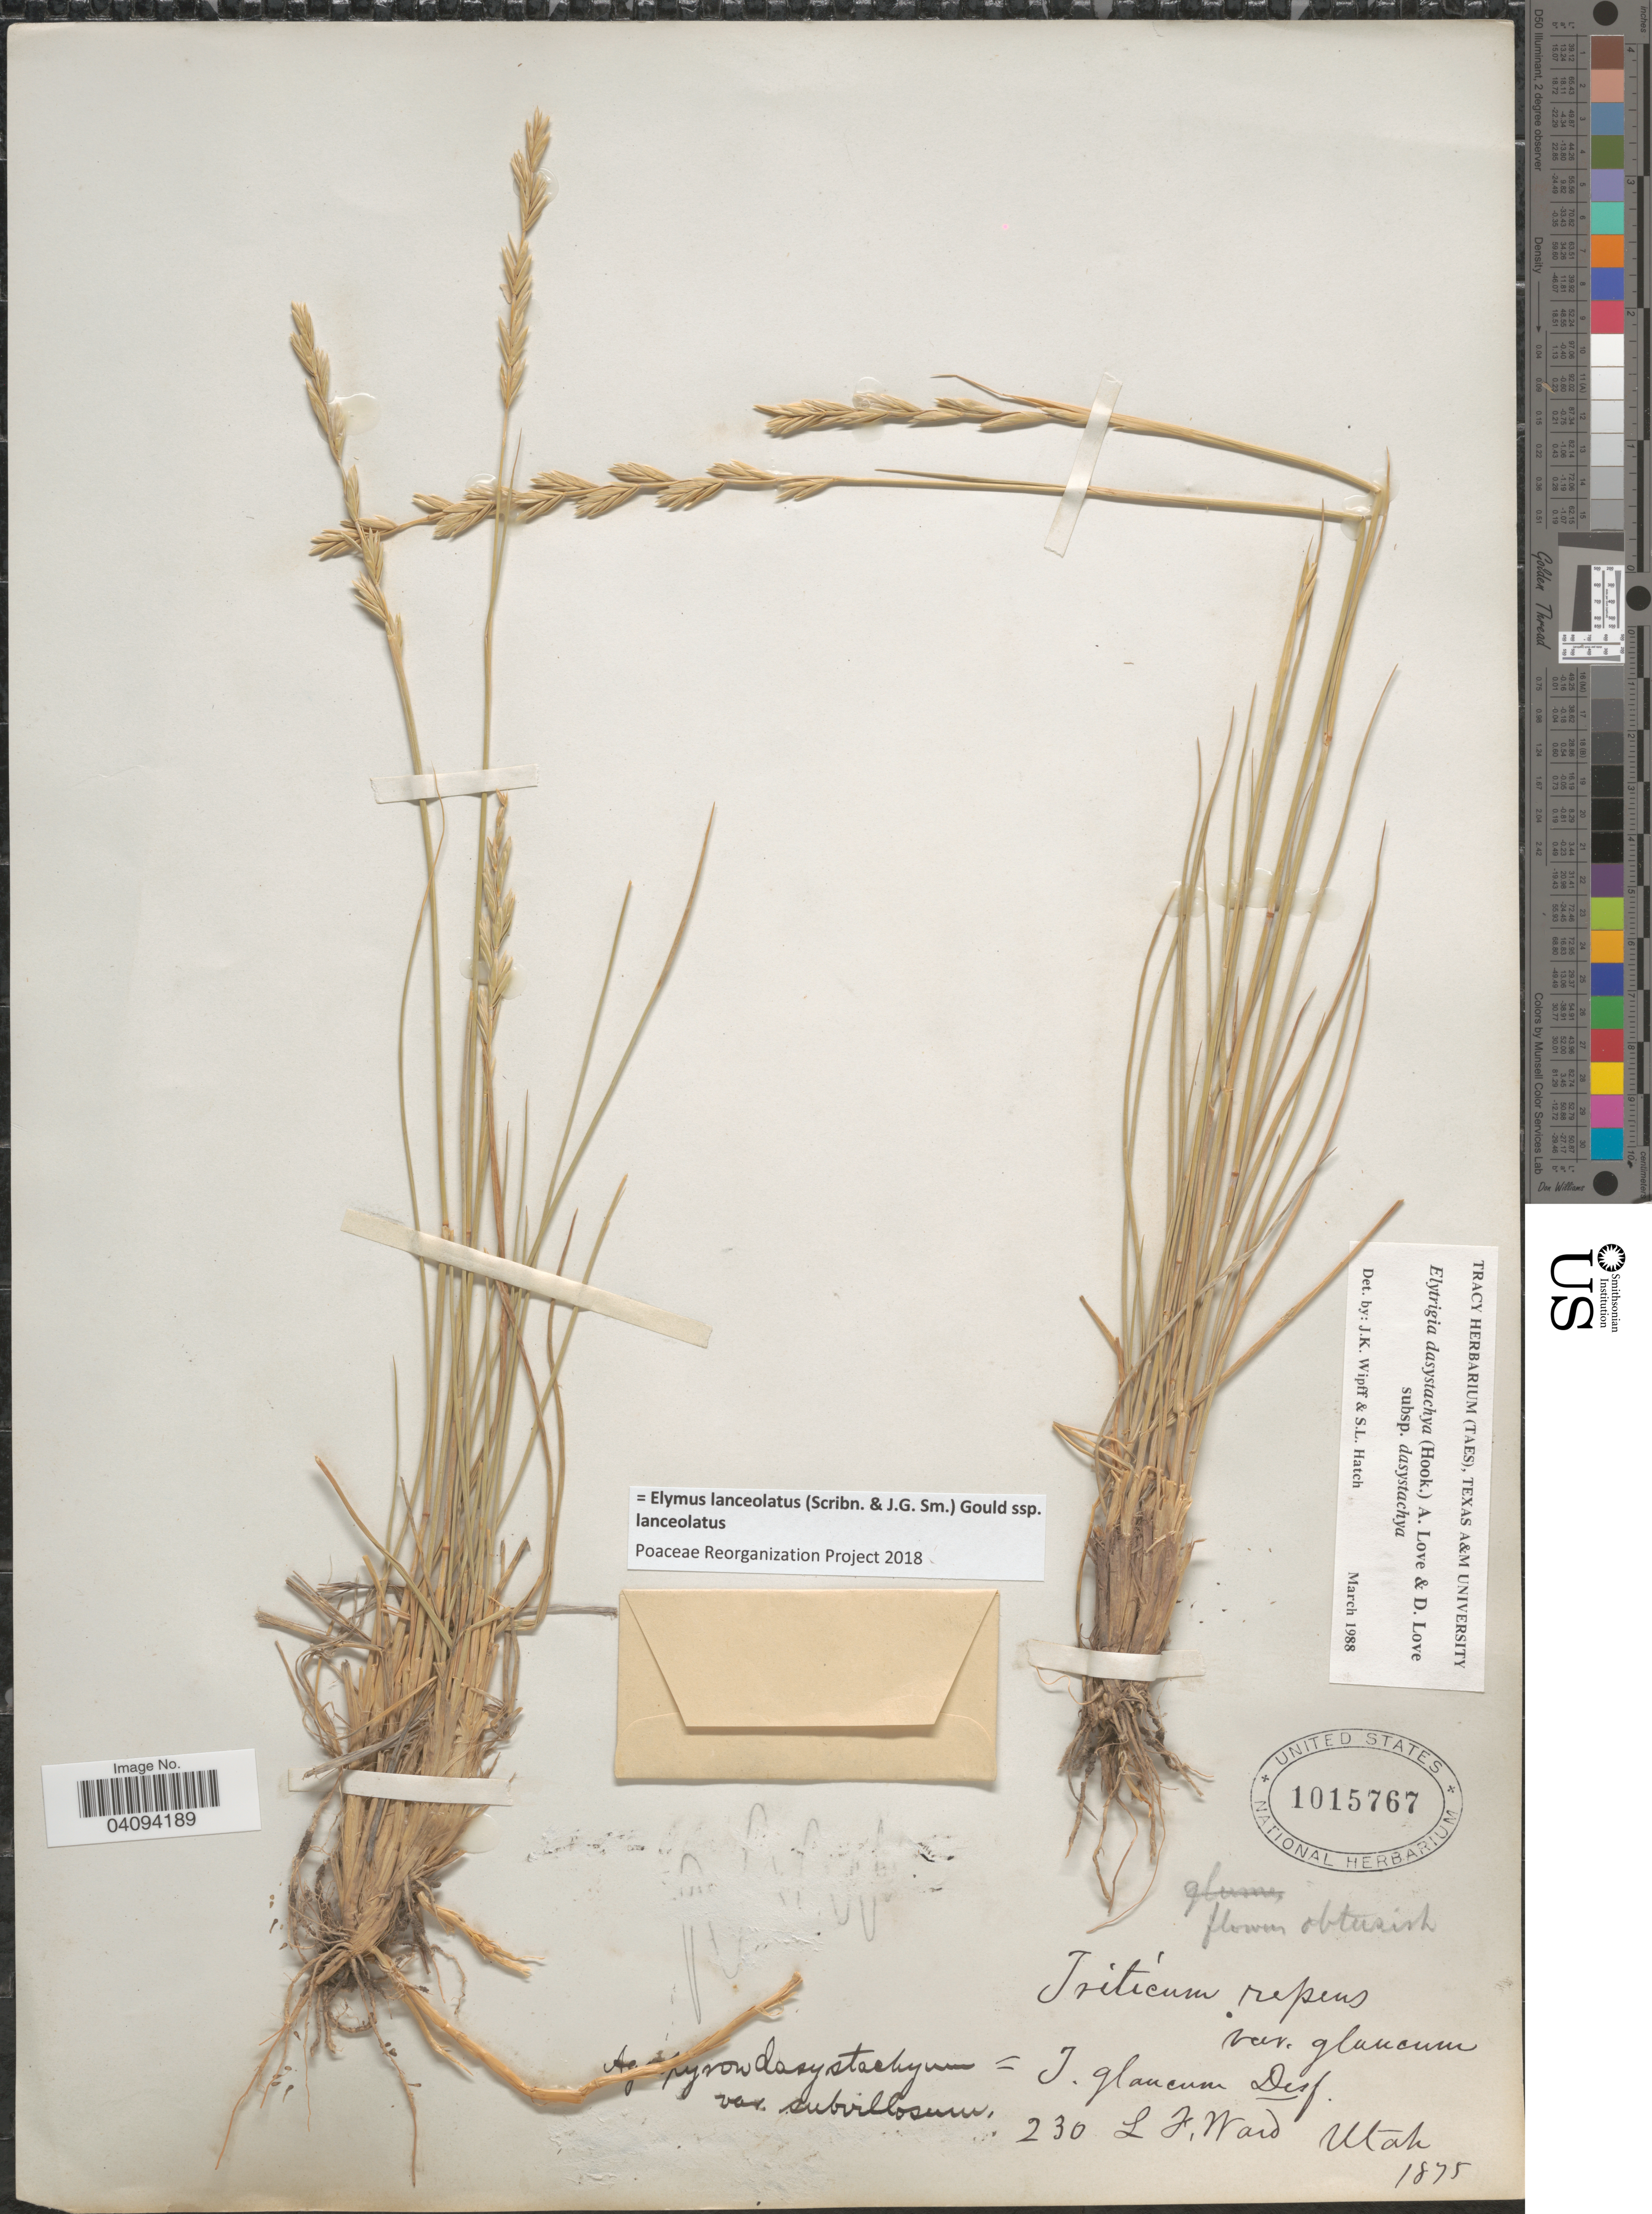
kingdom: Plantae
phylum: Tracheophyta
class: Liliopsida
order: Poales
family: Poaceae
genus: Elymus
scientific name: Elymus lanceolatus subsp. lanceolatus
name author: (Scribn. & J.G. Sm.) Gould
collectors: L. Ward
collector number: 230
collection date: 1875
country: United States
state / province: Utah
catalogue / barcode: US 1015767